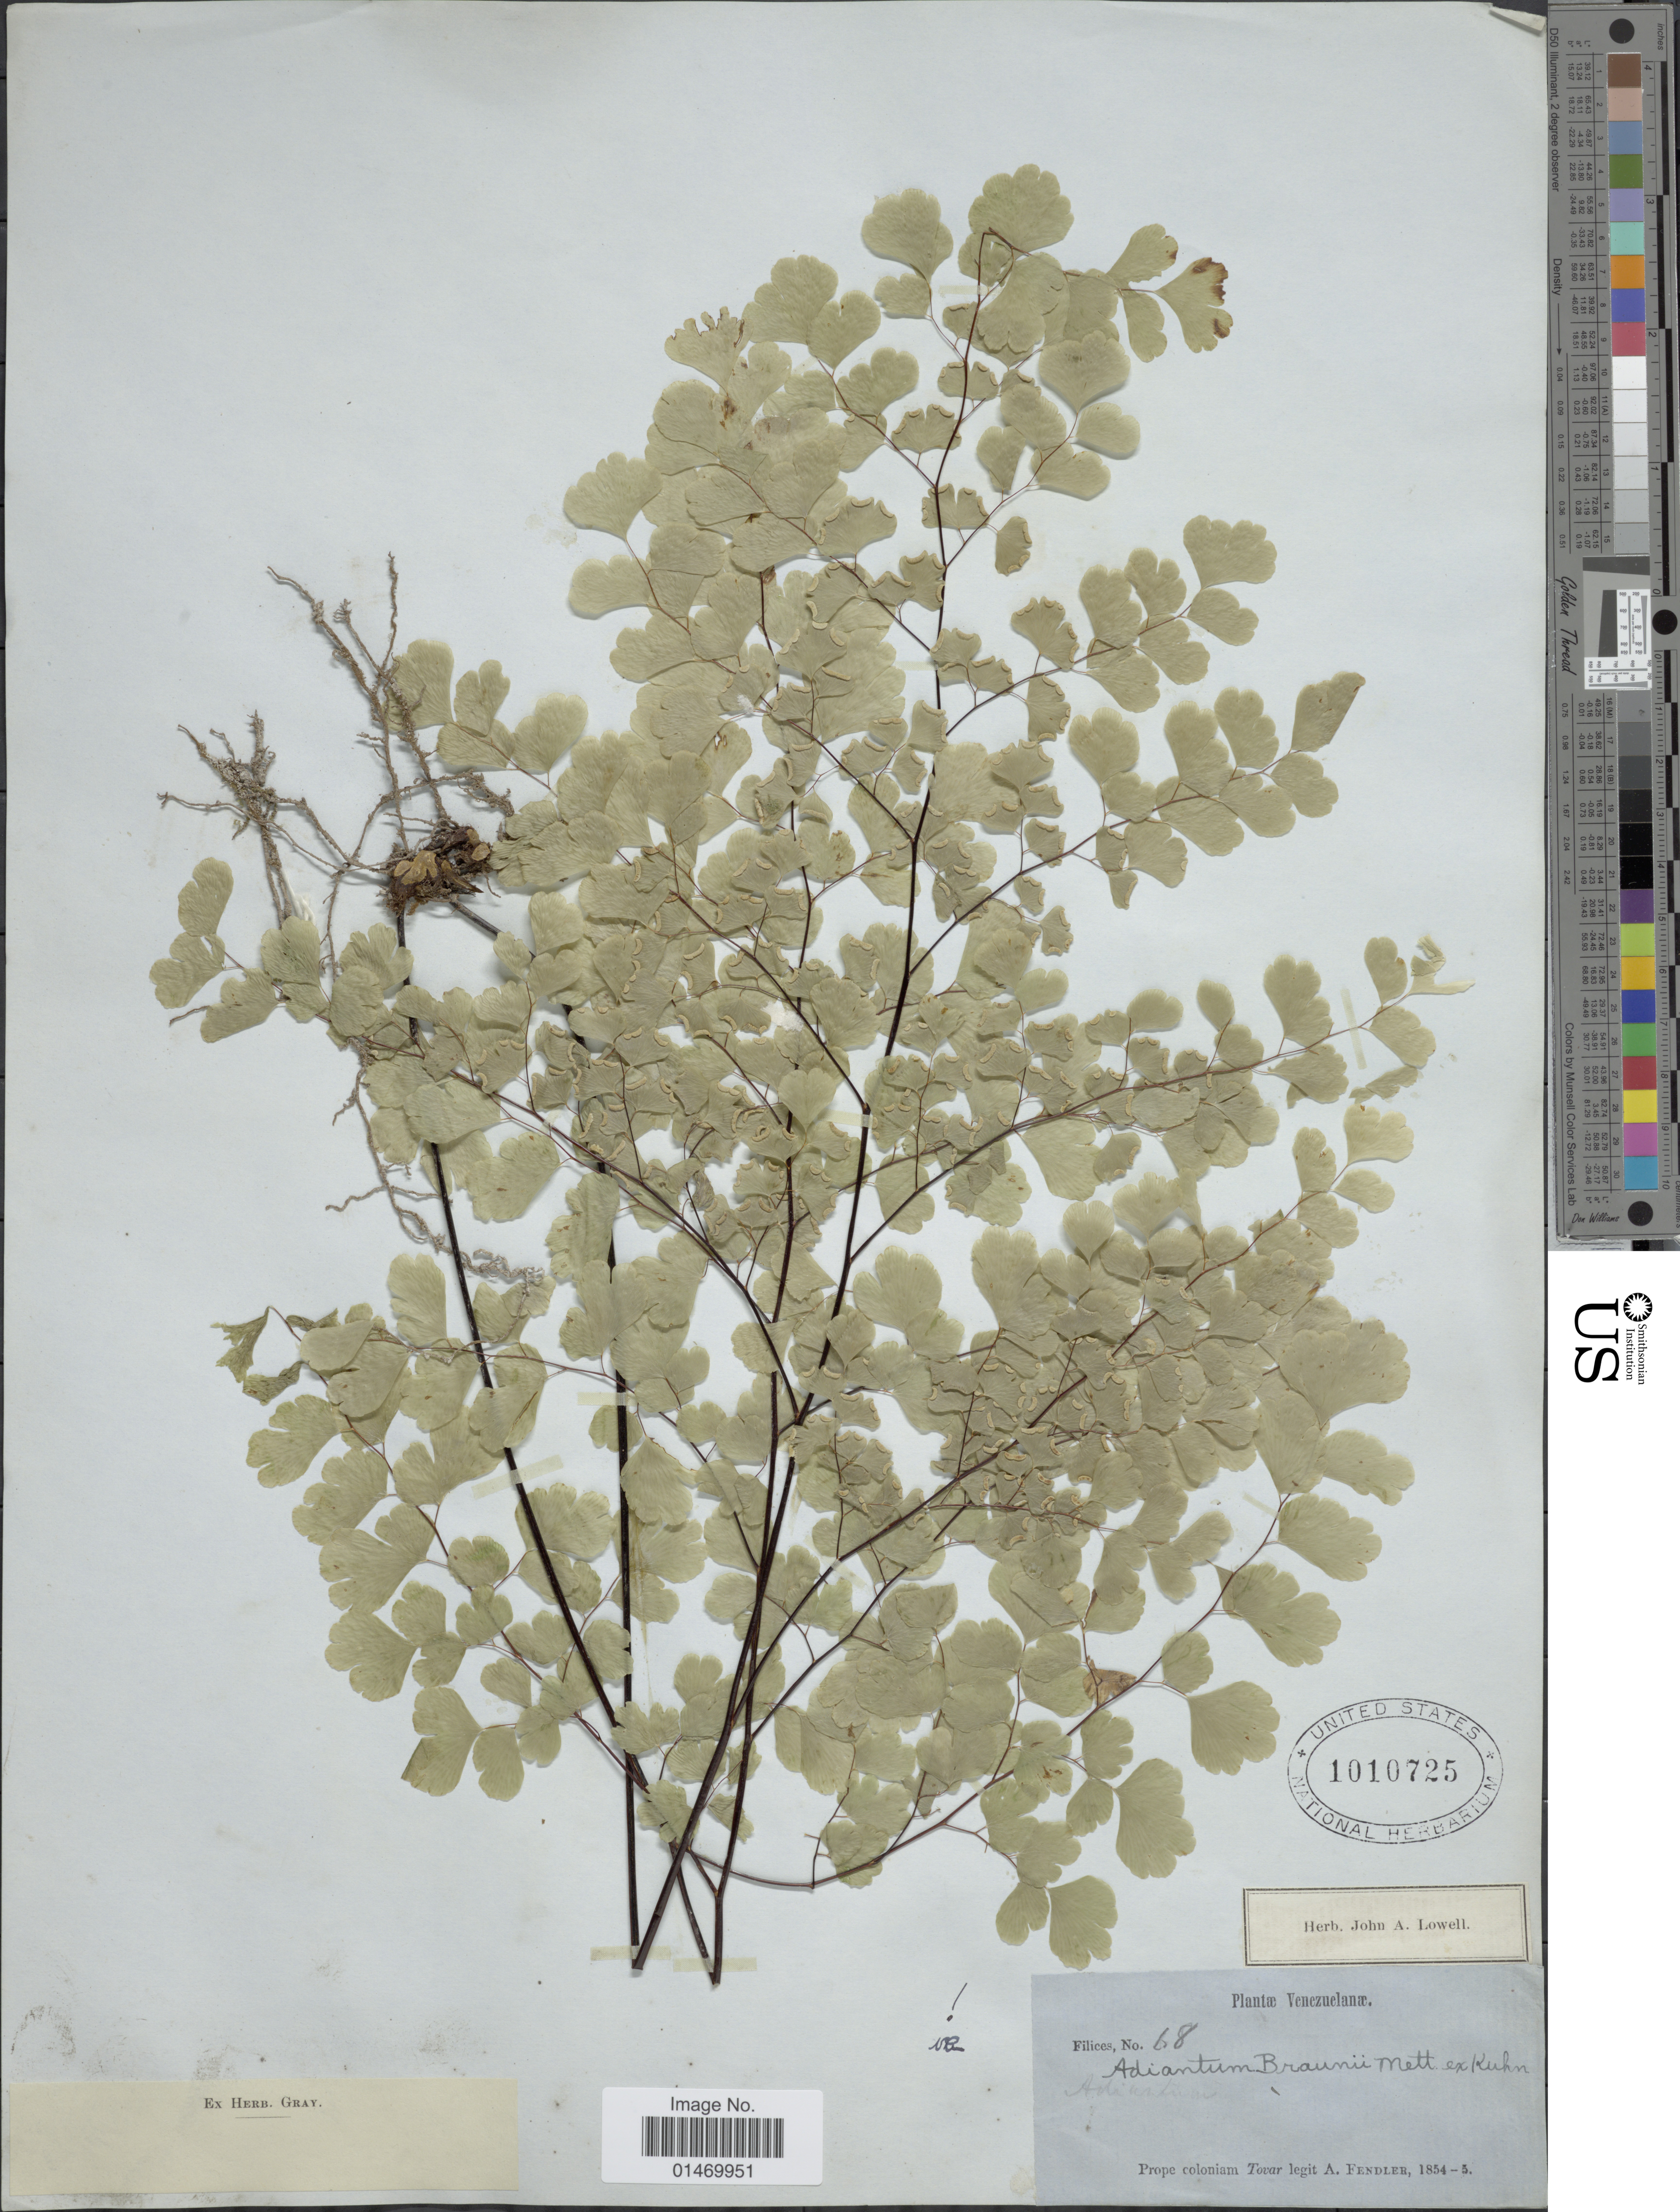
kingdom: Plantae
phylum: Tracheophyta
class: Polypodiopsida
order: Polypodiales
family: Pteridaceae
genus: Adiantum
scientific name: Adiantum braunii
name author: Mett. ex Kuhn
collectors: A. Fendler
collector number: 68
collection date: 1854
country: Venezuela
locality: Venezuela, Prope coloniam.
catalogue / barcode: US 1010725